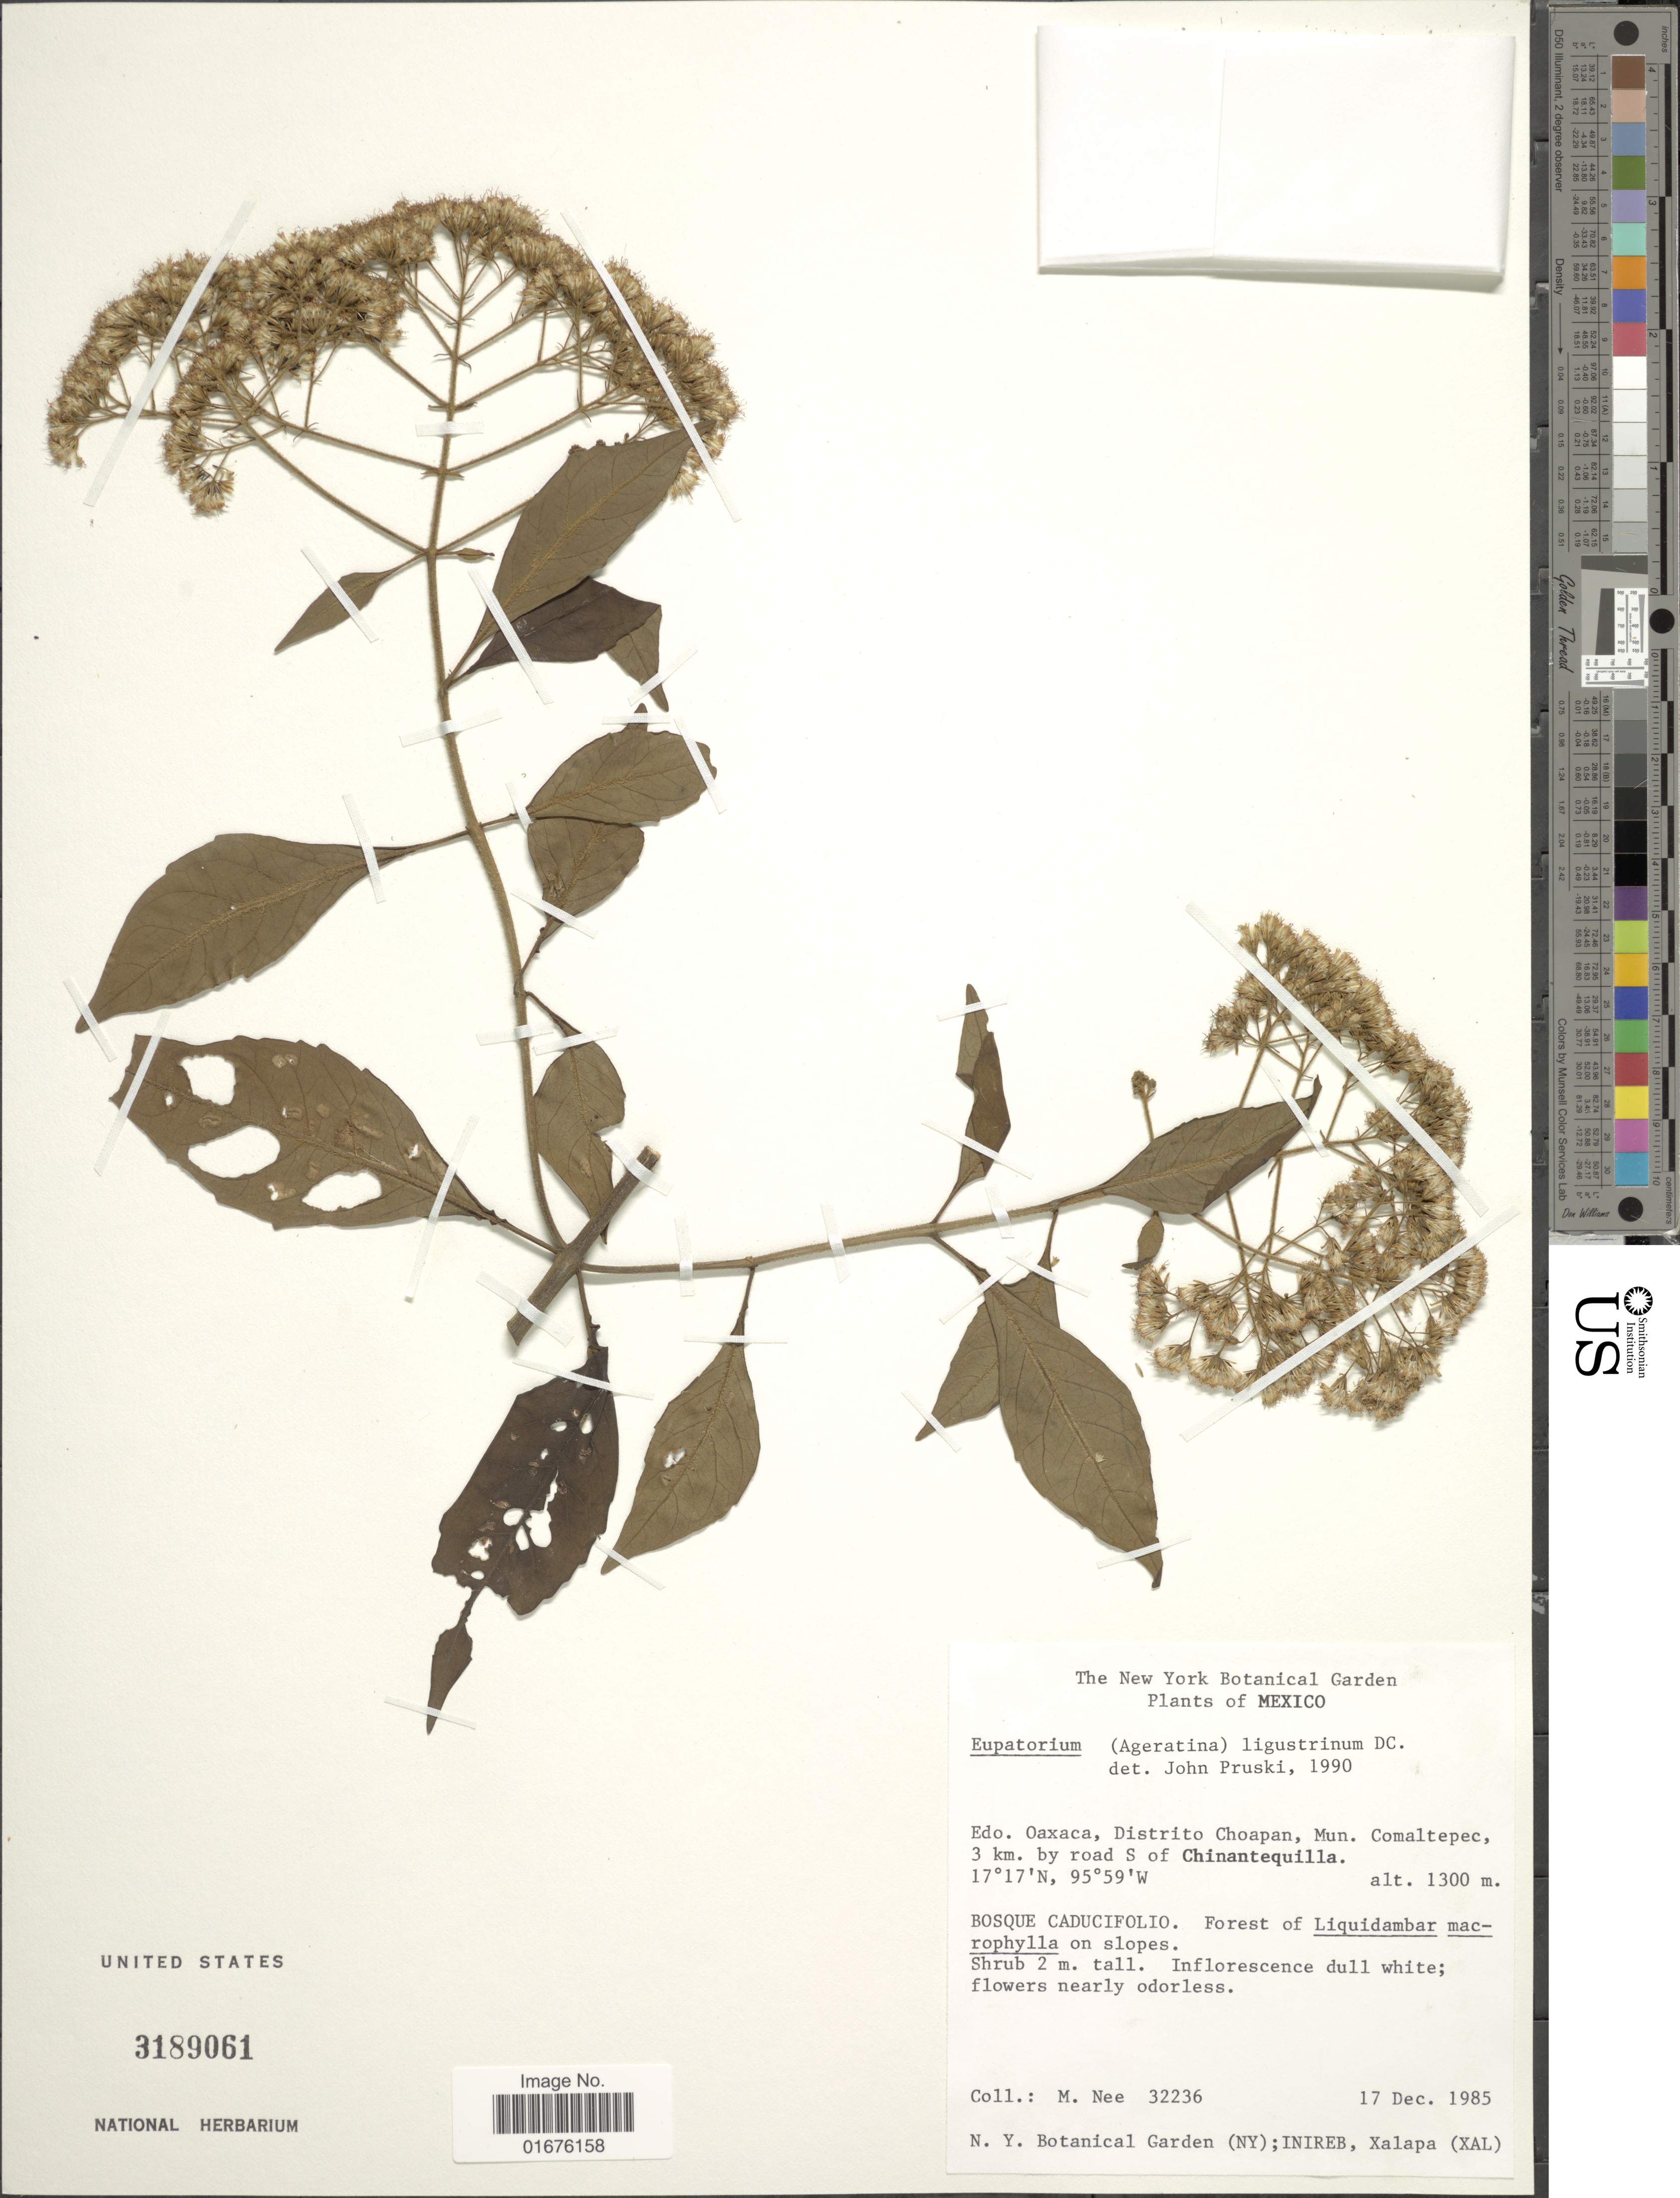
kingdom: Plantae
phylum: Tracheophyta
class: Magnoliopsida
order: Asterales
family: Asteraceae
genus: Ageratina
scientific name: Ageratina ligustrina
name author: (DC.) R.M. King & H. Rob.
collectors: M. Nee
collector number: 32236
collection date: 1985-12-17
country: Mexico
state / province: Oaxaca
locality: Distrito Choapan, Mun. Comaltepec, 3 km. by road S of Chinantequilla, Bosque Caducifolio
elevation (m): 1300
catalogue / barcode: US 3189061